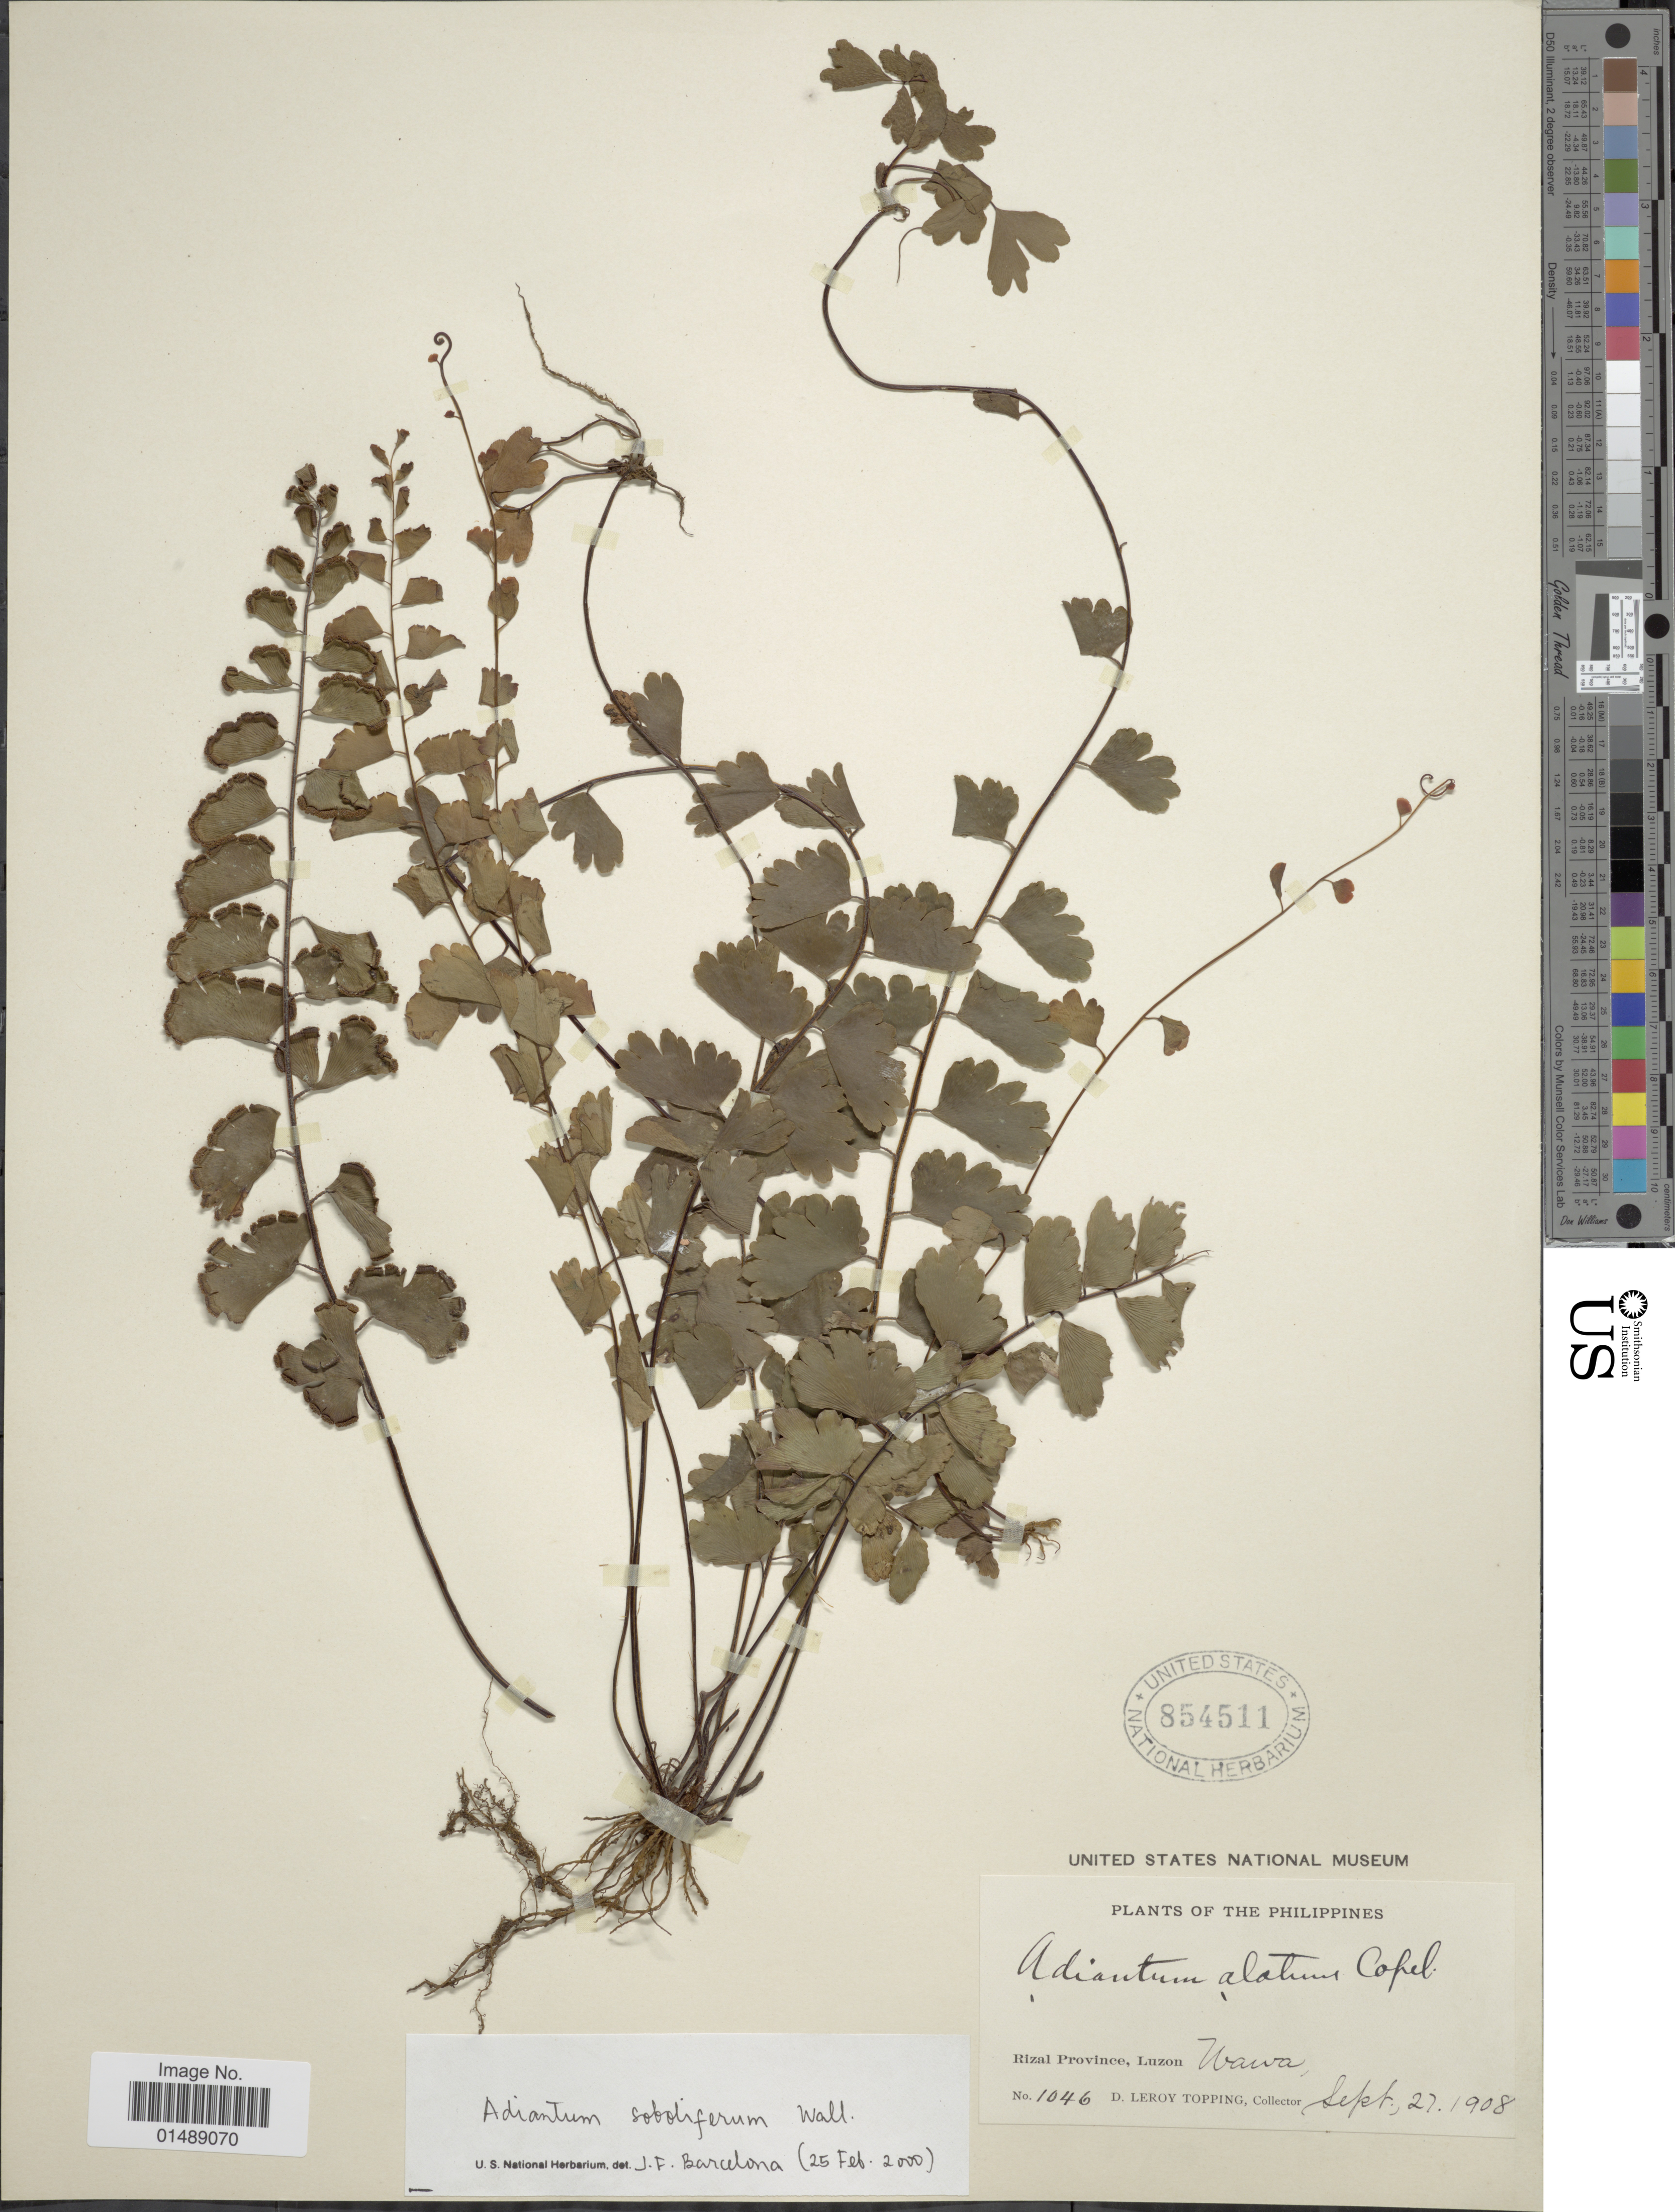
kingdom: Plantae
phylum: Tracheophyta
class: Polypodiopsida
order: Polypodiales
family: Pteridaceae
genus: Adiantum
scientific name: Adiantum soboliferum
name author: Wall. ex Hook.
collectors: D. L. Topping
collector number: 1046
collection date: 1908-09-27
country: Philippines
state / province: Calabarzon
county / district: Rizal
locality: Luzon, Wawa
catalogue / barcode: US 854511